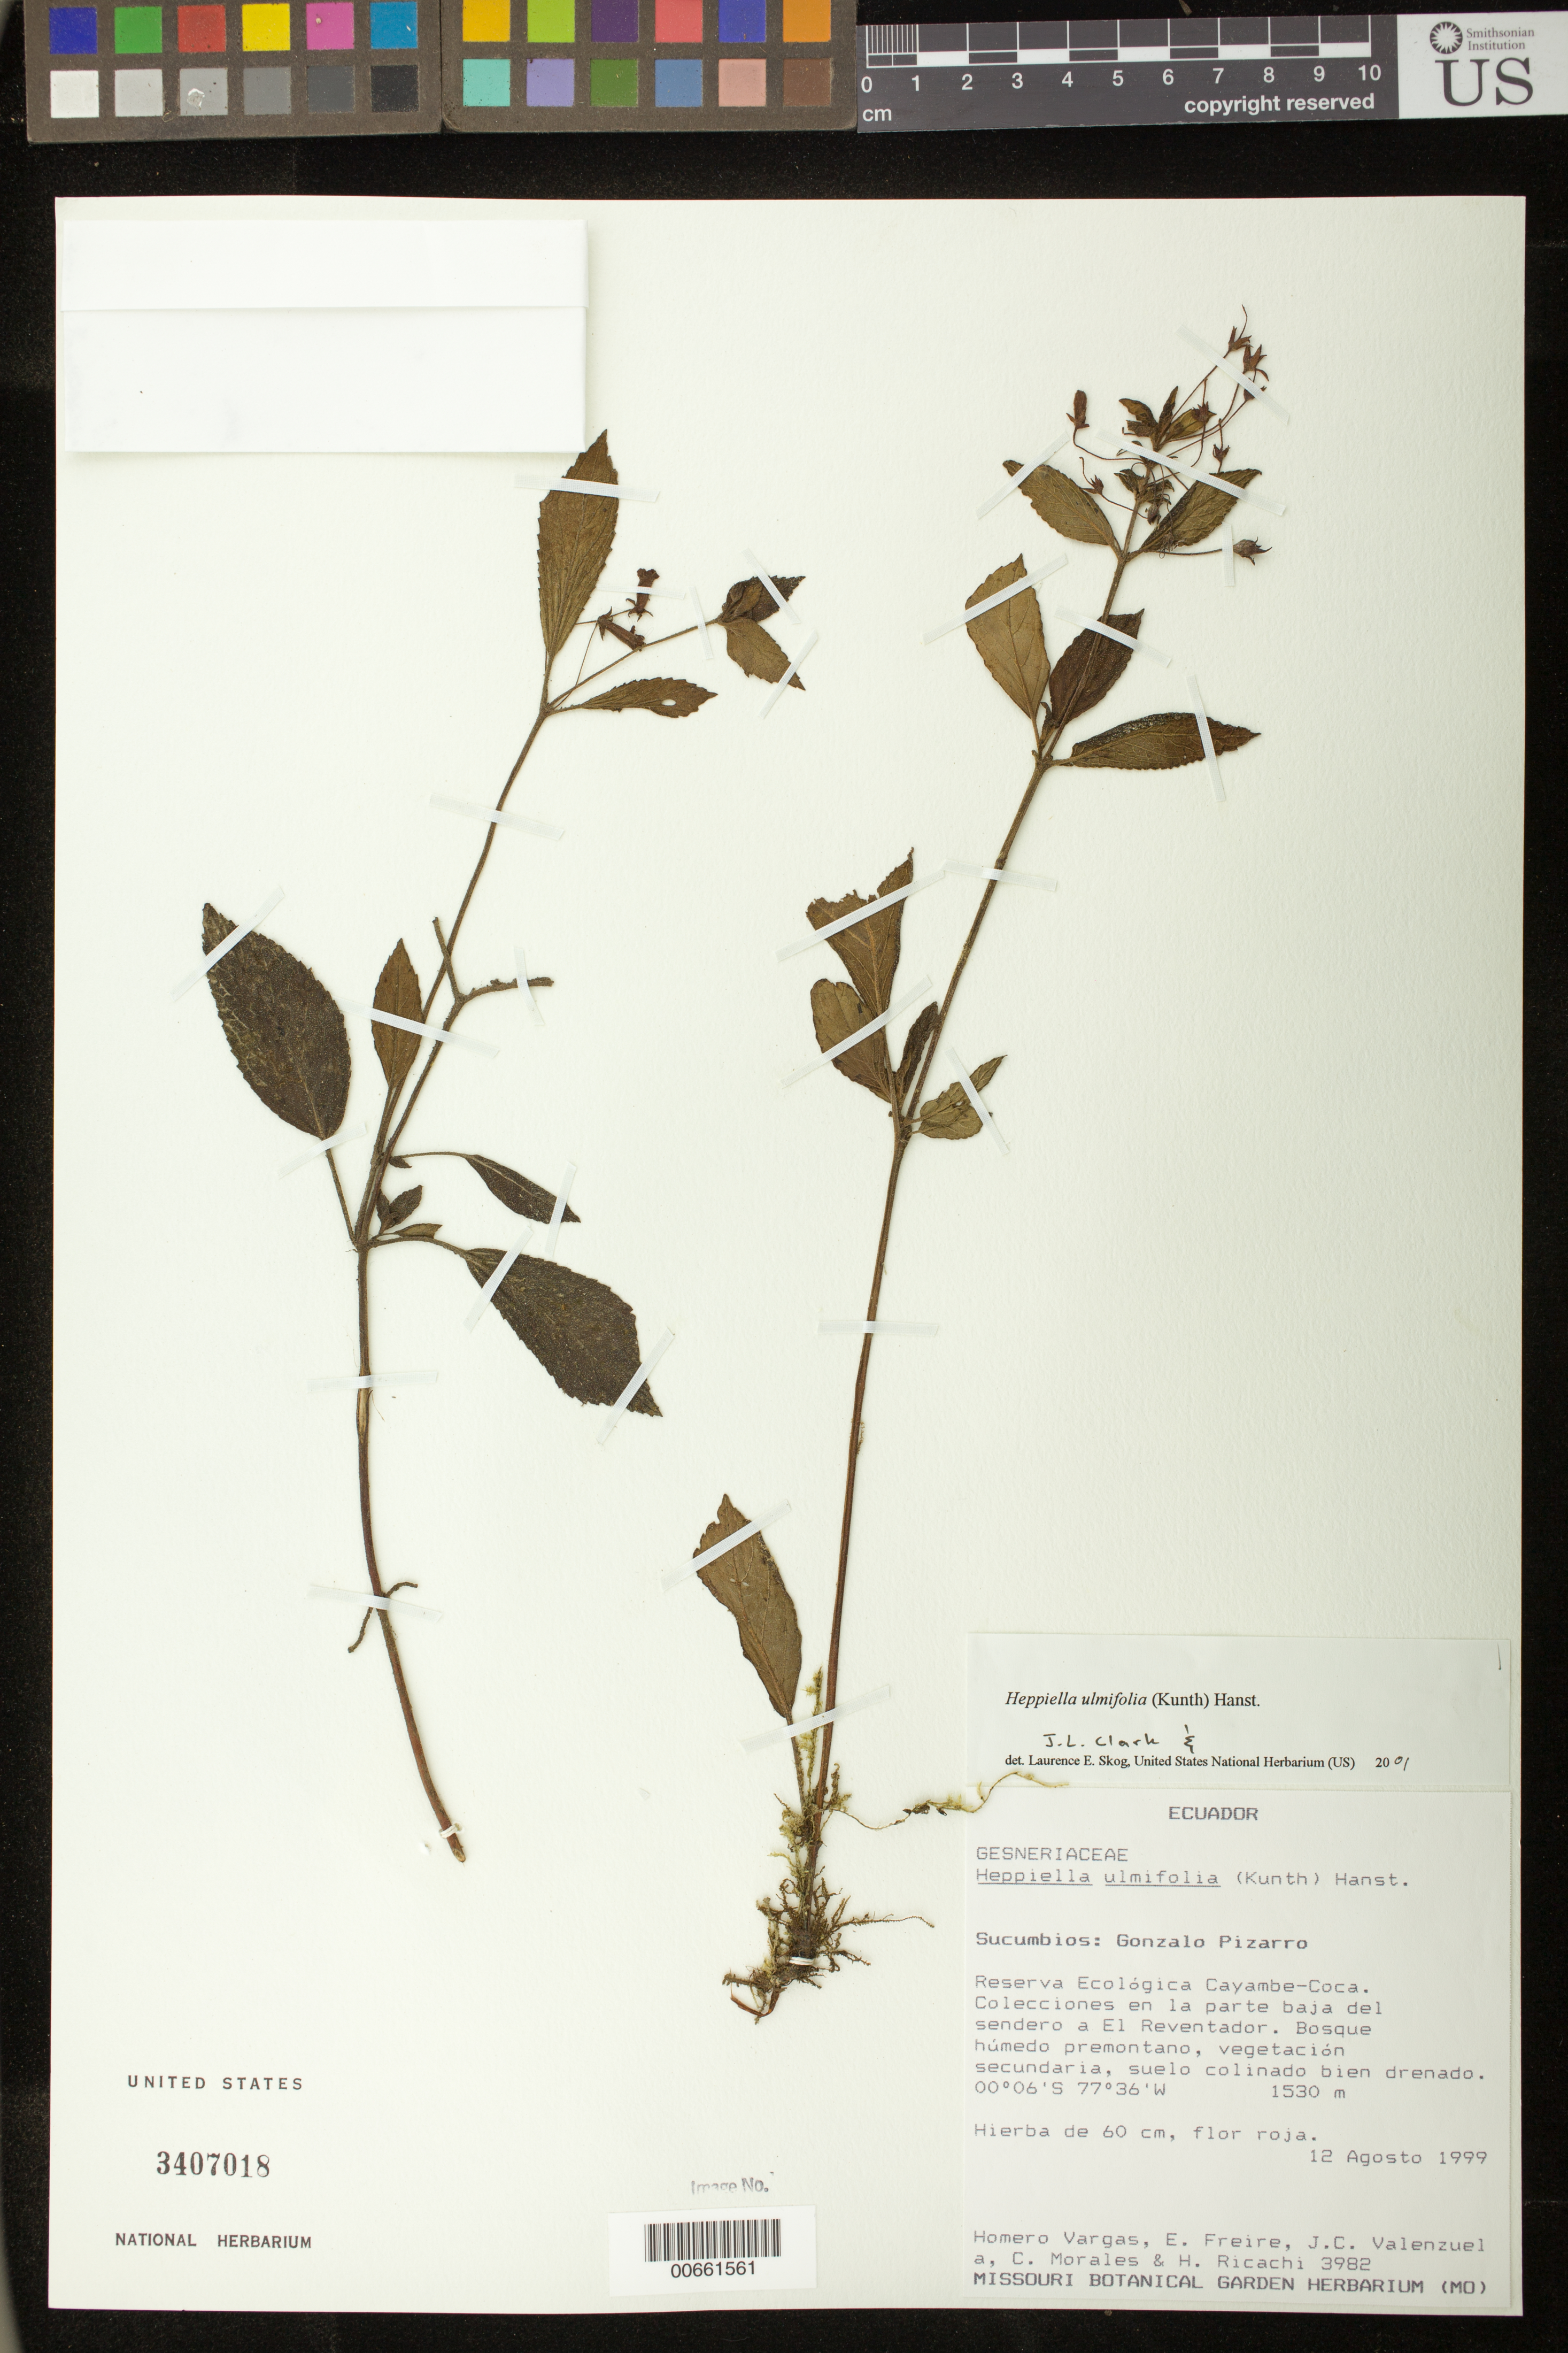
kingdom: Plantae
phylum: Tracheophyta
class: Magnoliopsida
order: Lamiales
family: Gesneriaceae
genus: Heppiella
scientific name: Heppiella ulmifolia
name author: (Kunth) Hanst.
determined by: Clark, J. L.; Skog, Laurence E.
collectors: H. Vargas, E. Freire, J. Valenzuela, C. Morales & H. Ricachi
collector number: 3982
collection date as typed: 12 Aug 1999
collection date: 1999-08-12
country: Ecuador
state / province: Sucumbíos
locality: Gonzalo Pizarro; Reserva Ecológica Cayambe-Coca; colecciones en la parte baja del sendero a El Reventador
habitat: Bosque húmedo premontano, vegetación secundaria, suelo colinado bien drenado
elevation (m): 1530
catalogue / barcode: US 3407018